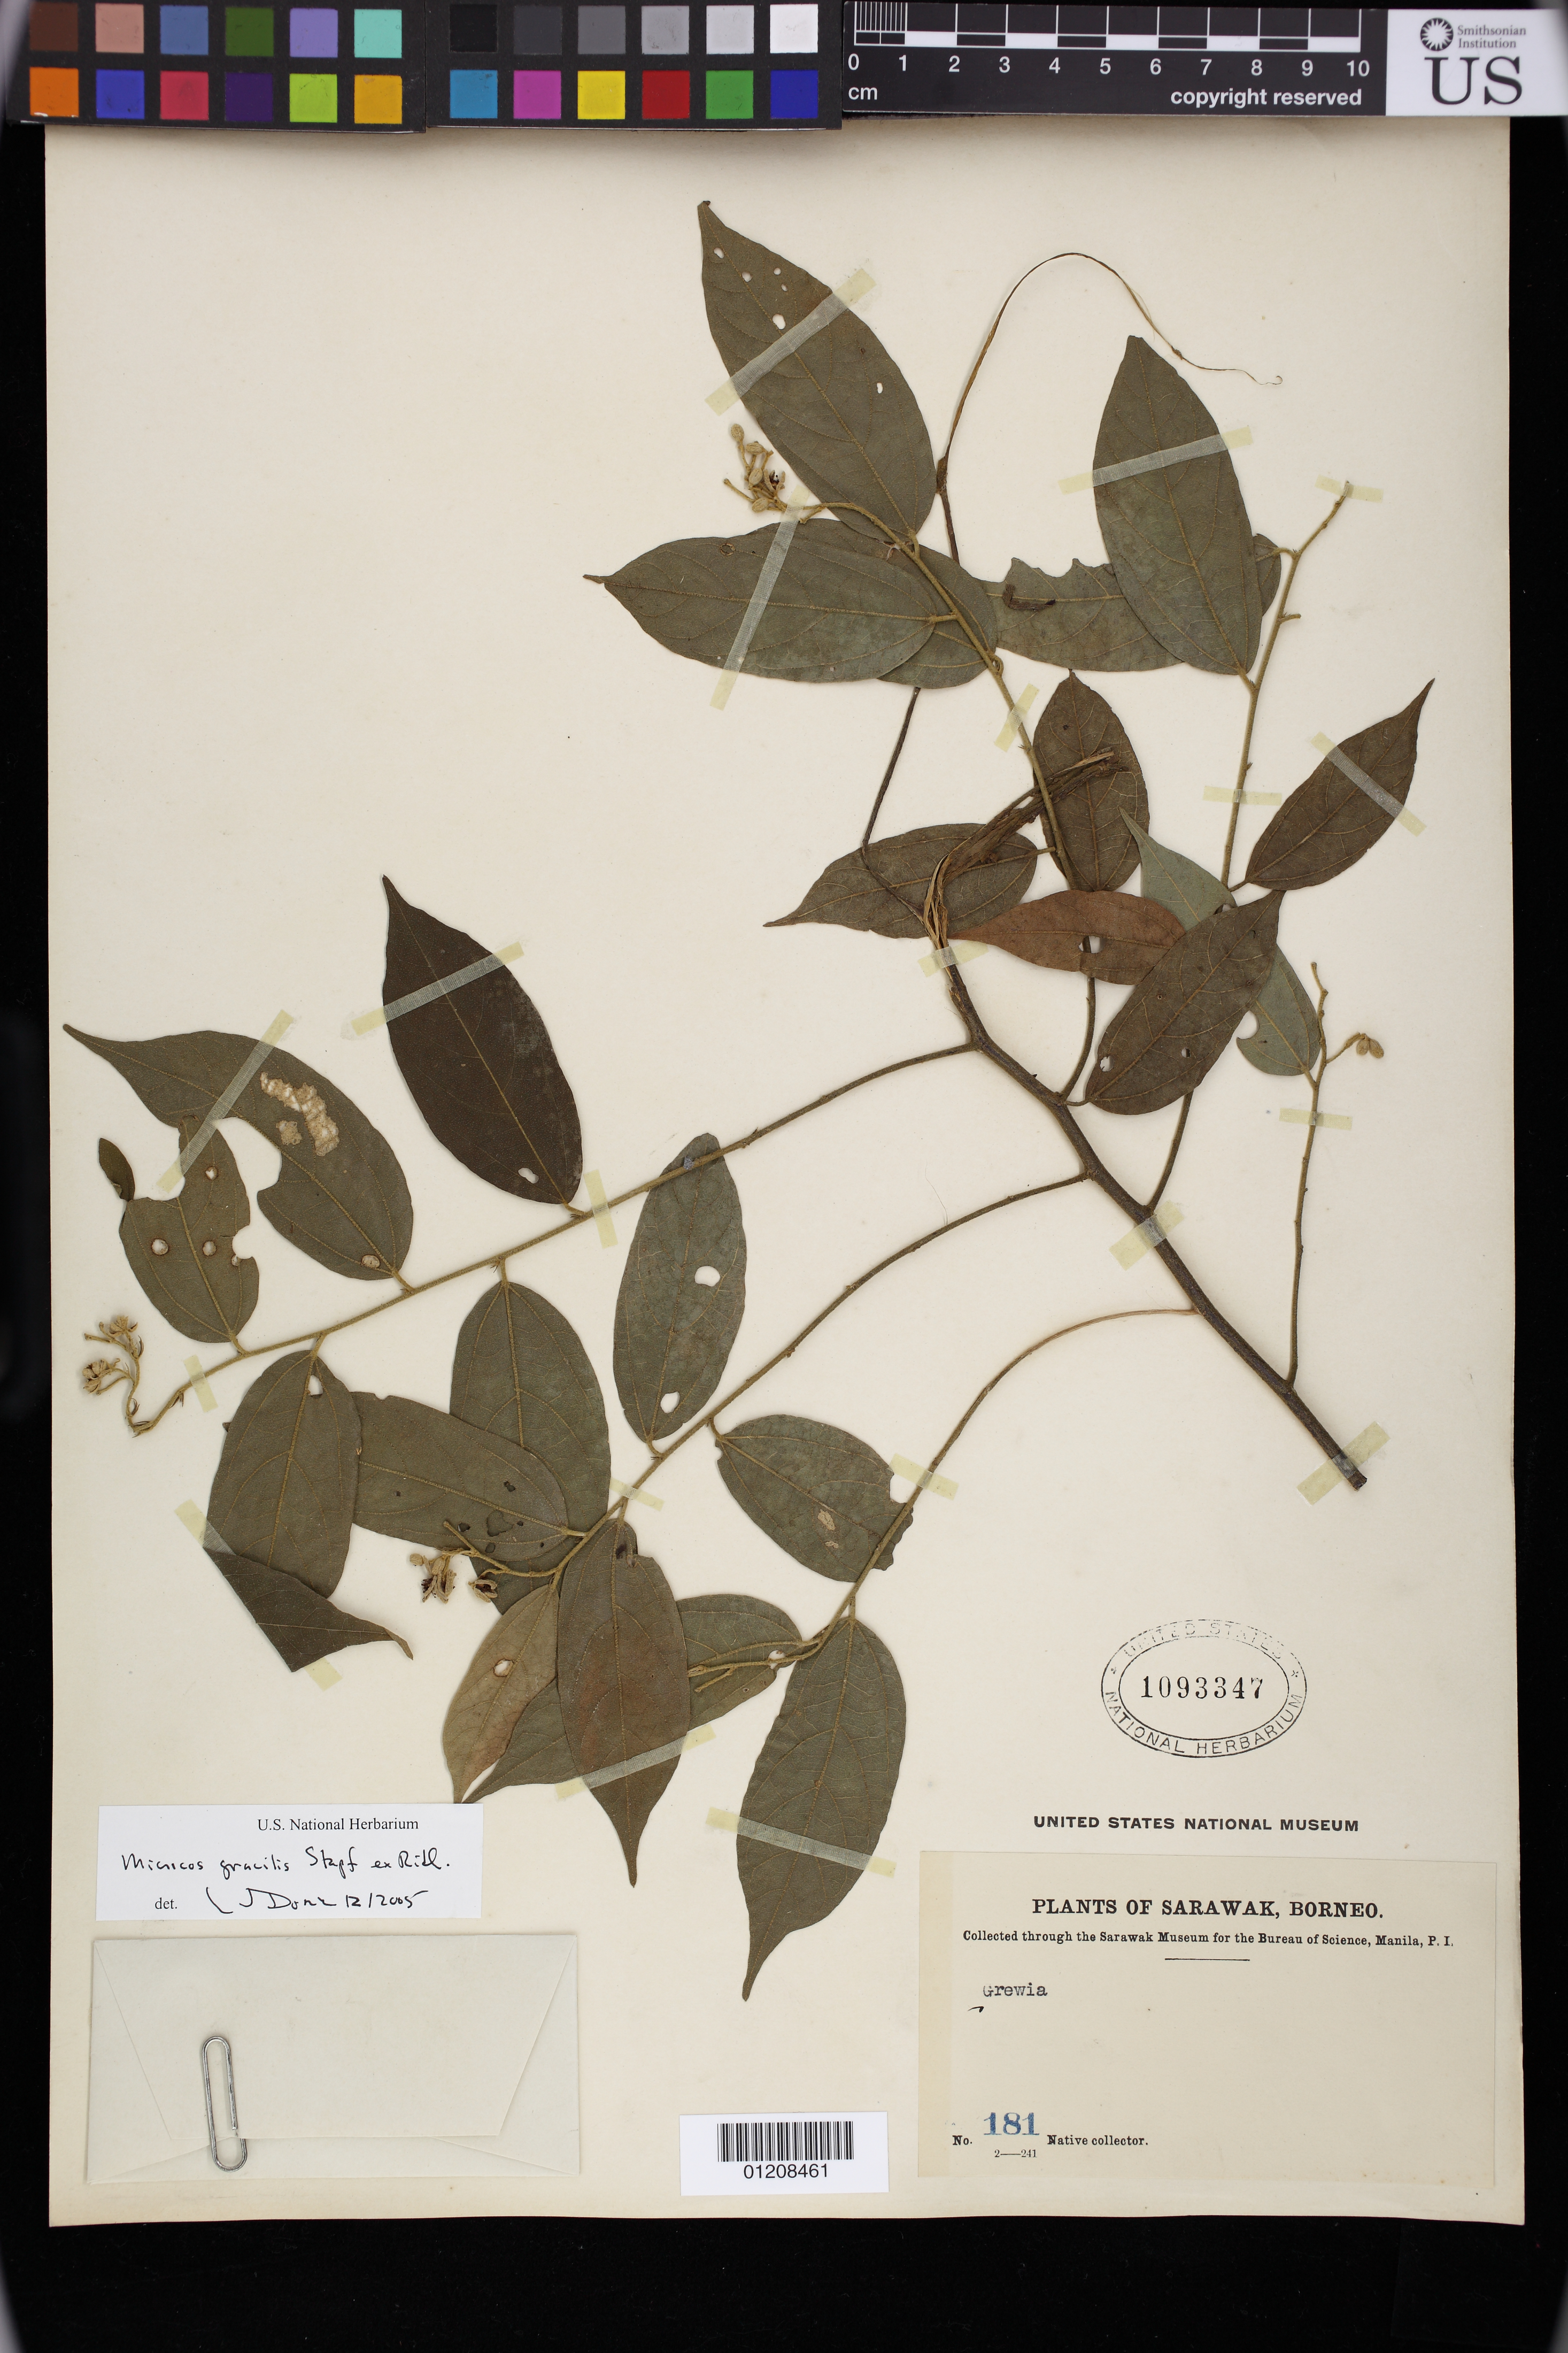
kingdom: Plantae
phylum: Tracheophyta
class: Magnoliopsida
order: Malvales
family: Malvaceae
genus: Microcos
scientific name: Microcos gracilis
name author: Stapf ex Ridl.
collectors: Native collector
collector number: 181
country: Malaysia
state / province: Sarawak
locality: Borneo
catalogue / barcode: US 1093347